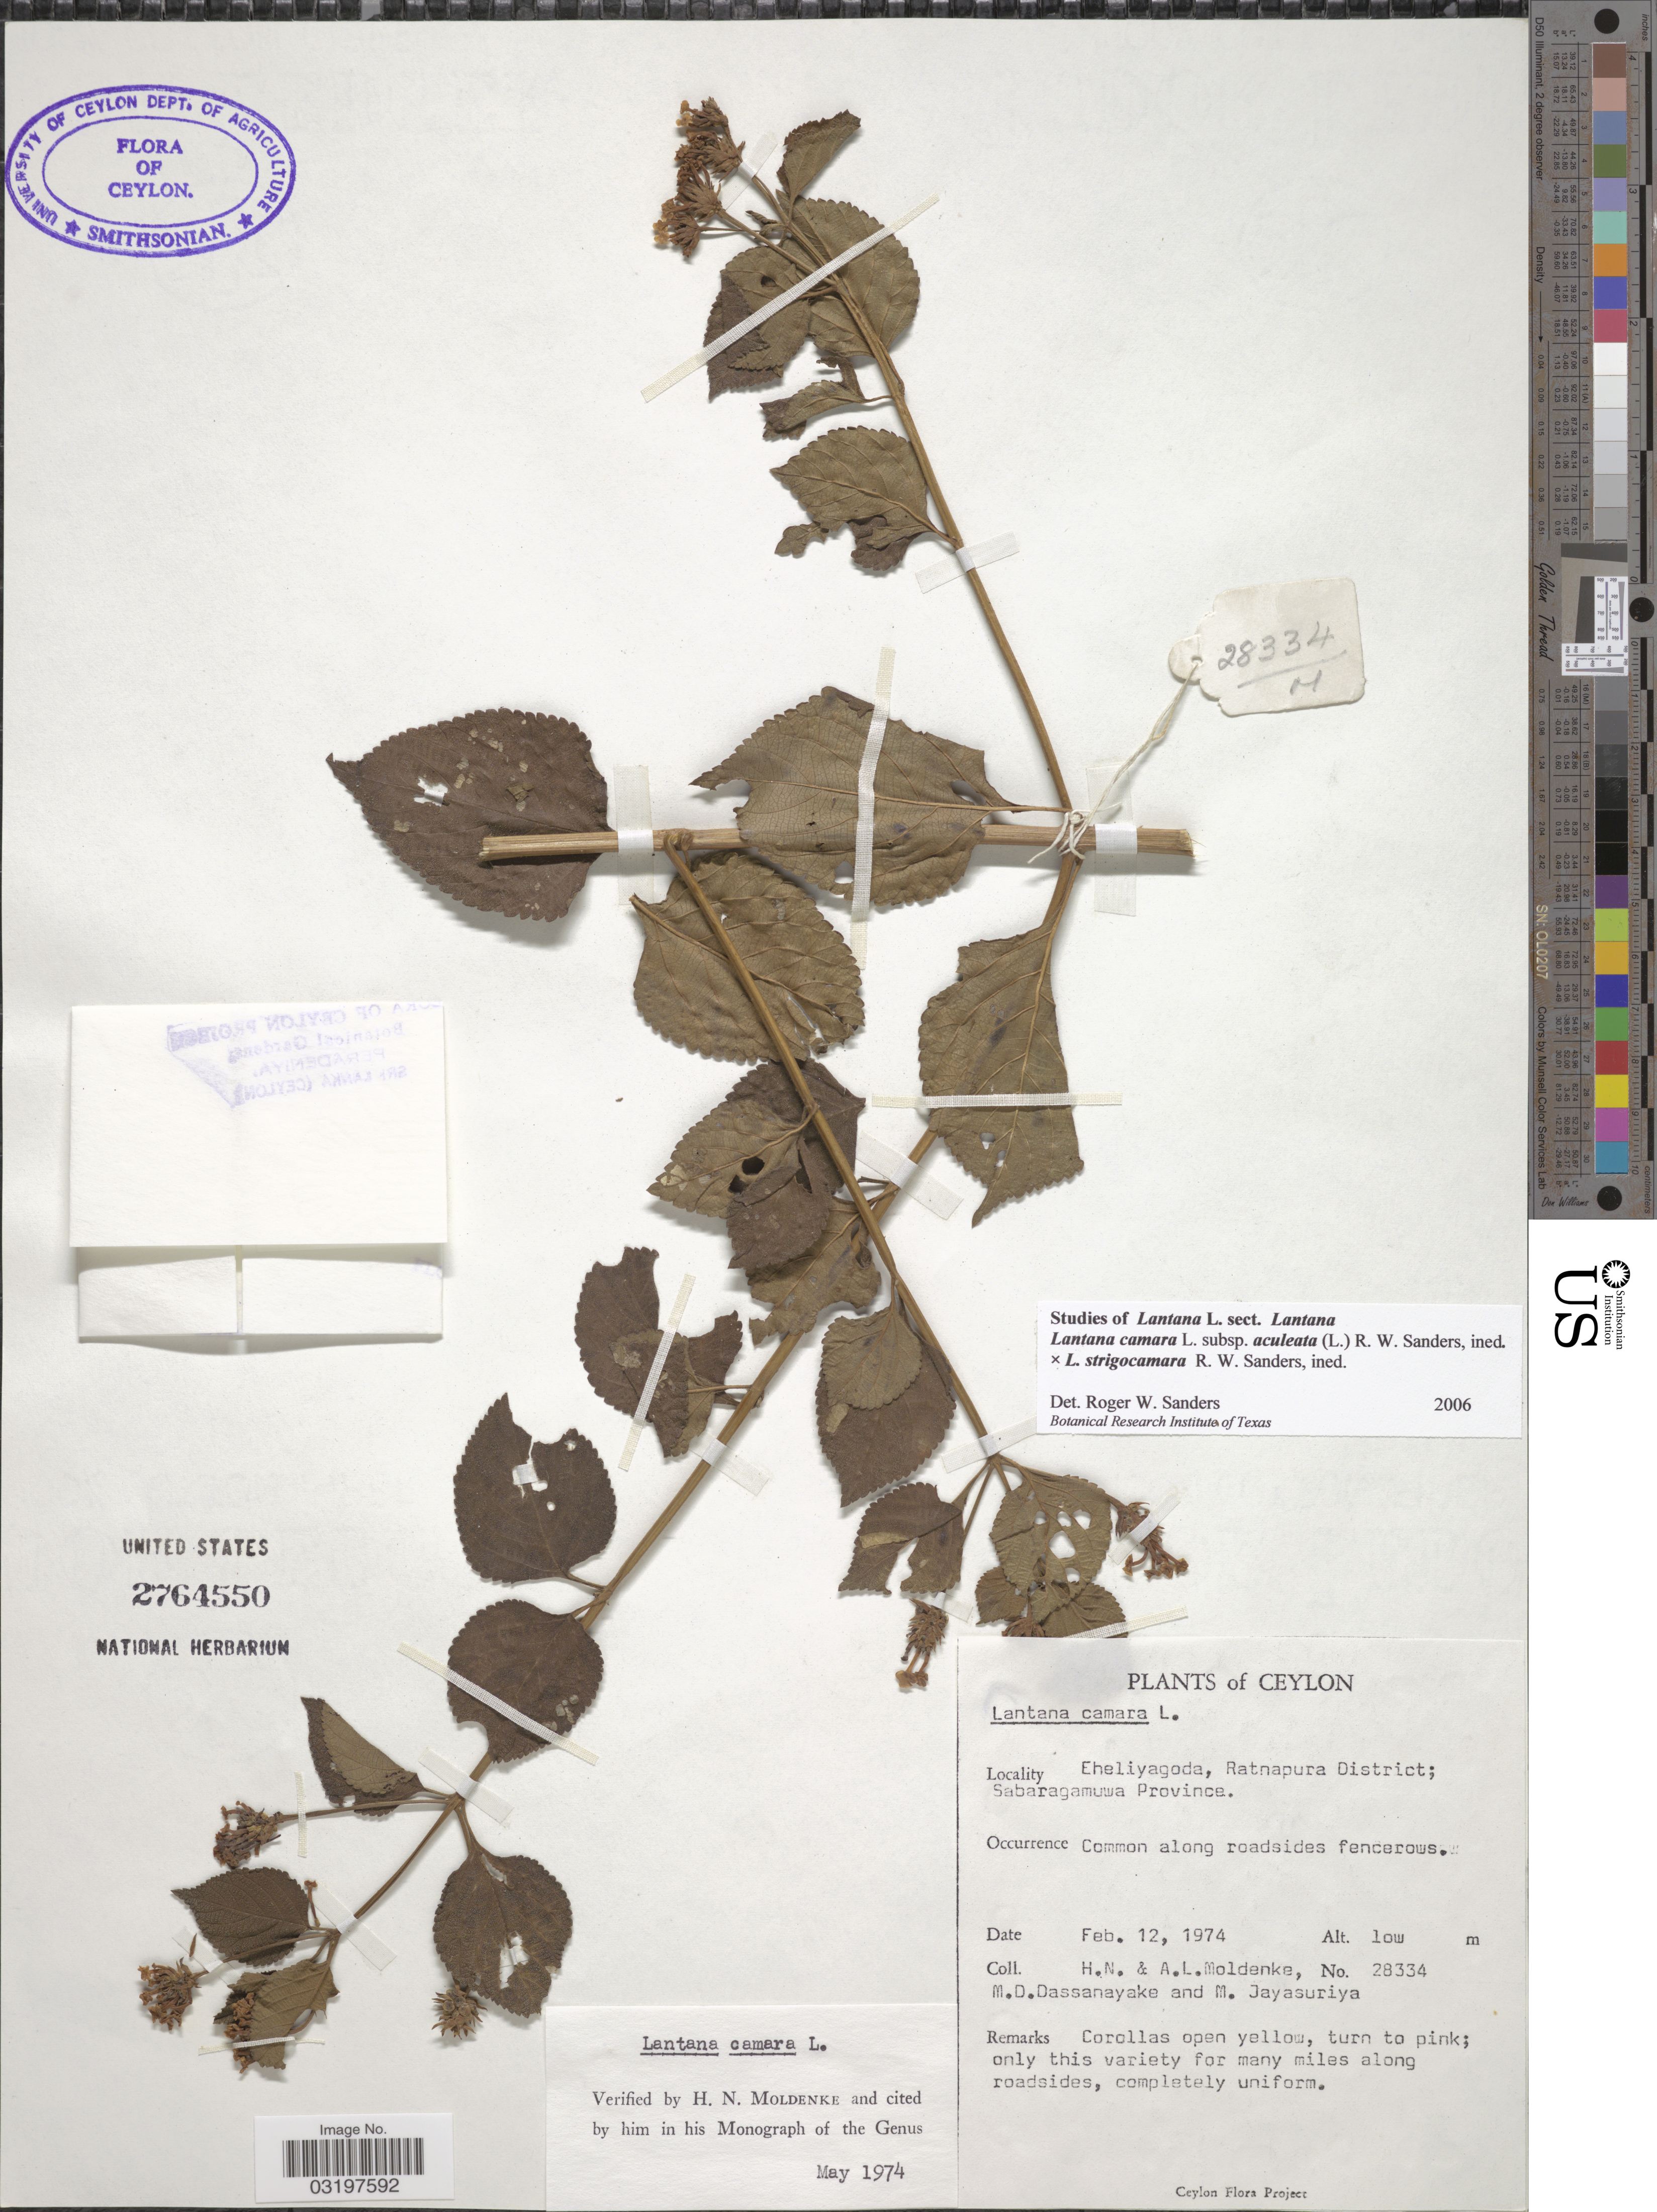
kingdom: Plantae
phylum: Tracheophyta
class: Magnoliopsida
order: Lamiales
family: Verbenaceae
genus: Lantana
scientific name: Lantana camara subsp. aculeata x L. strigocamara R. W. Sanders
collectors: H. N. Moldenke, A. L. Moldenke, M. D. Dassanayake & M. Jayasuriya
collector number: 28334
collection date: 1974-02-12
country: Sri Lanka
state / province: Sabaragamuwa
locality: Ceylon. Eheliyagoda, Ratnapura District.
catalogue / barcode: US 2764550